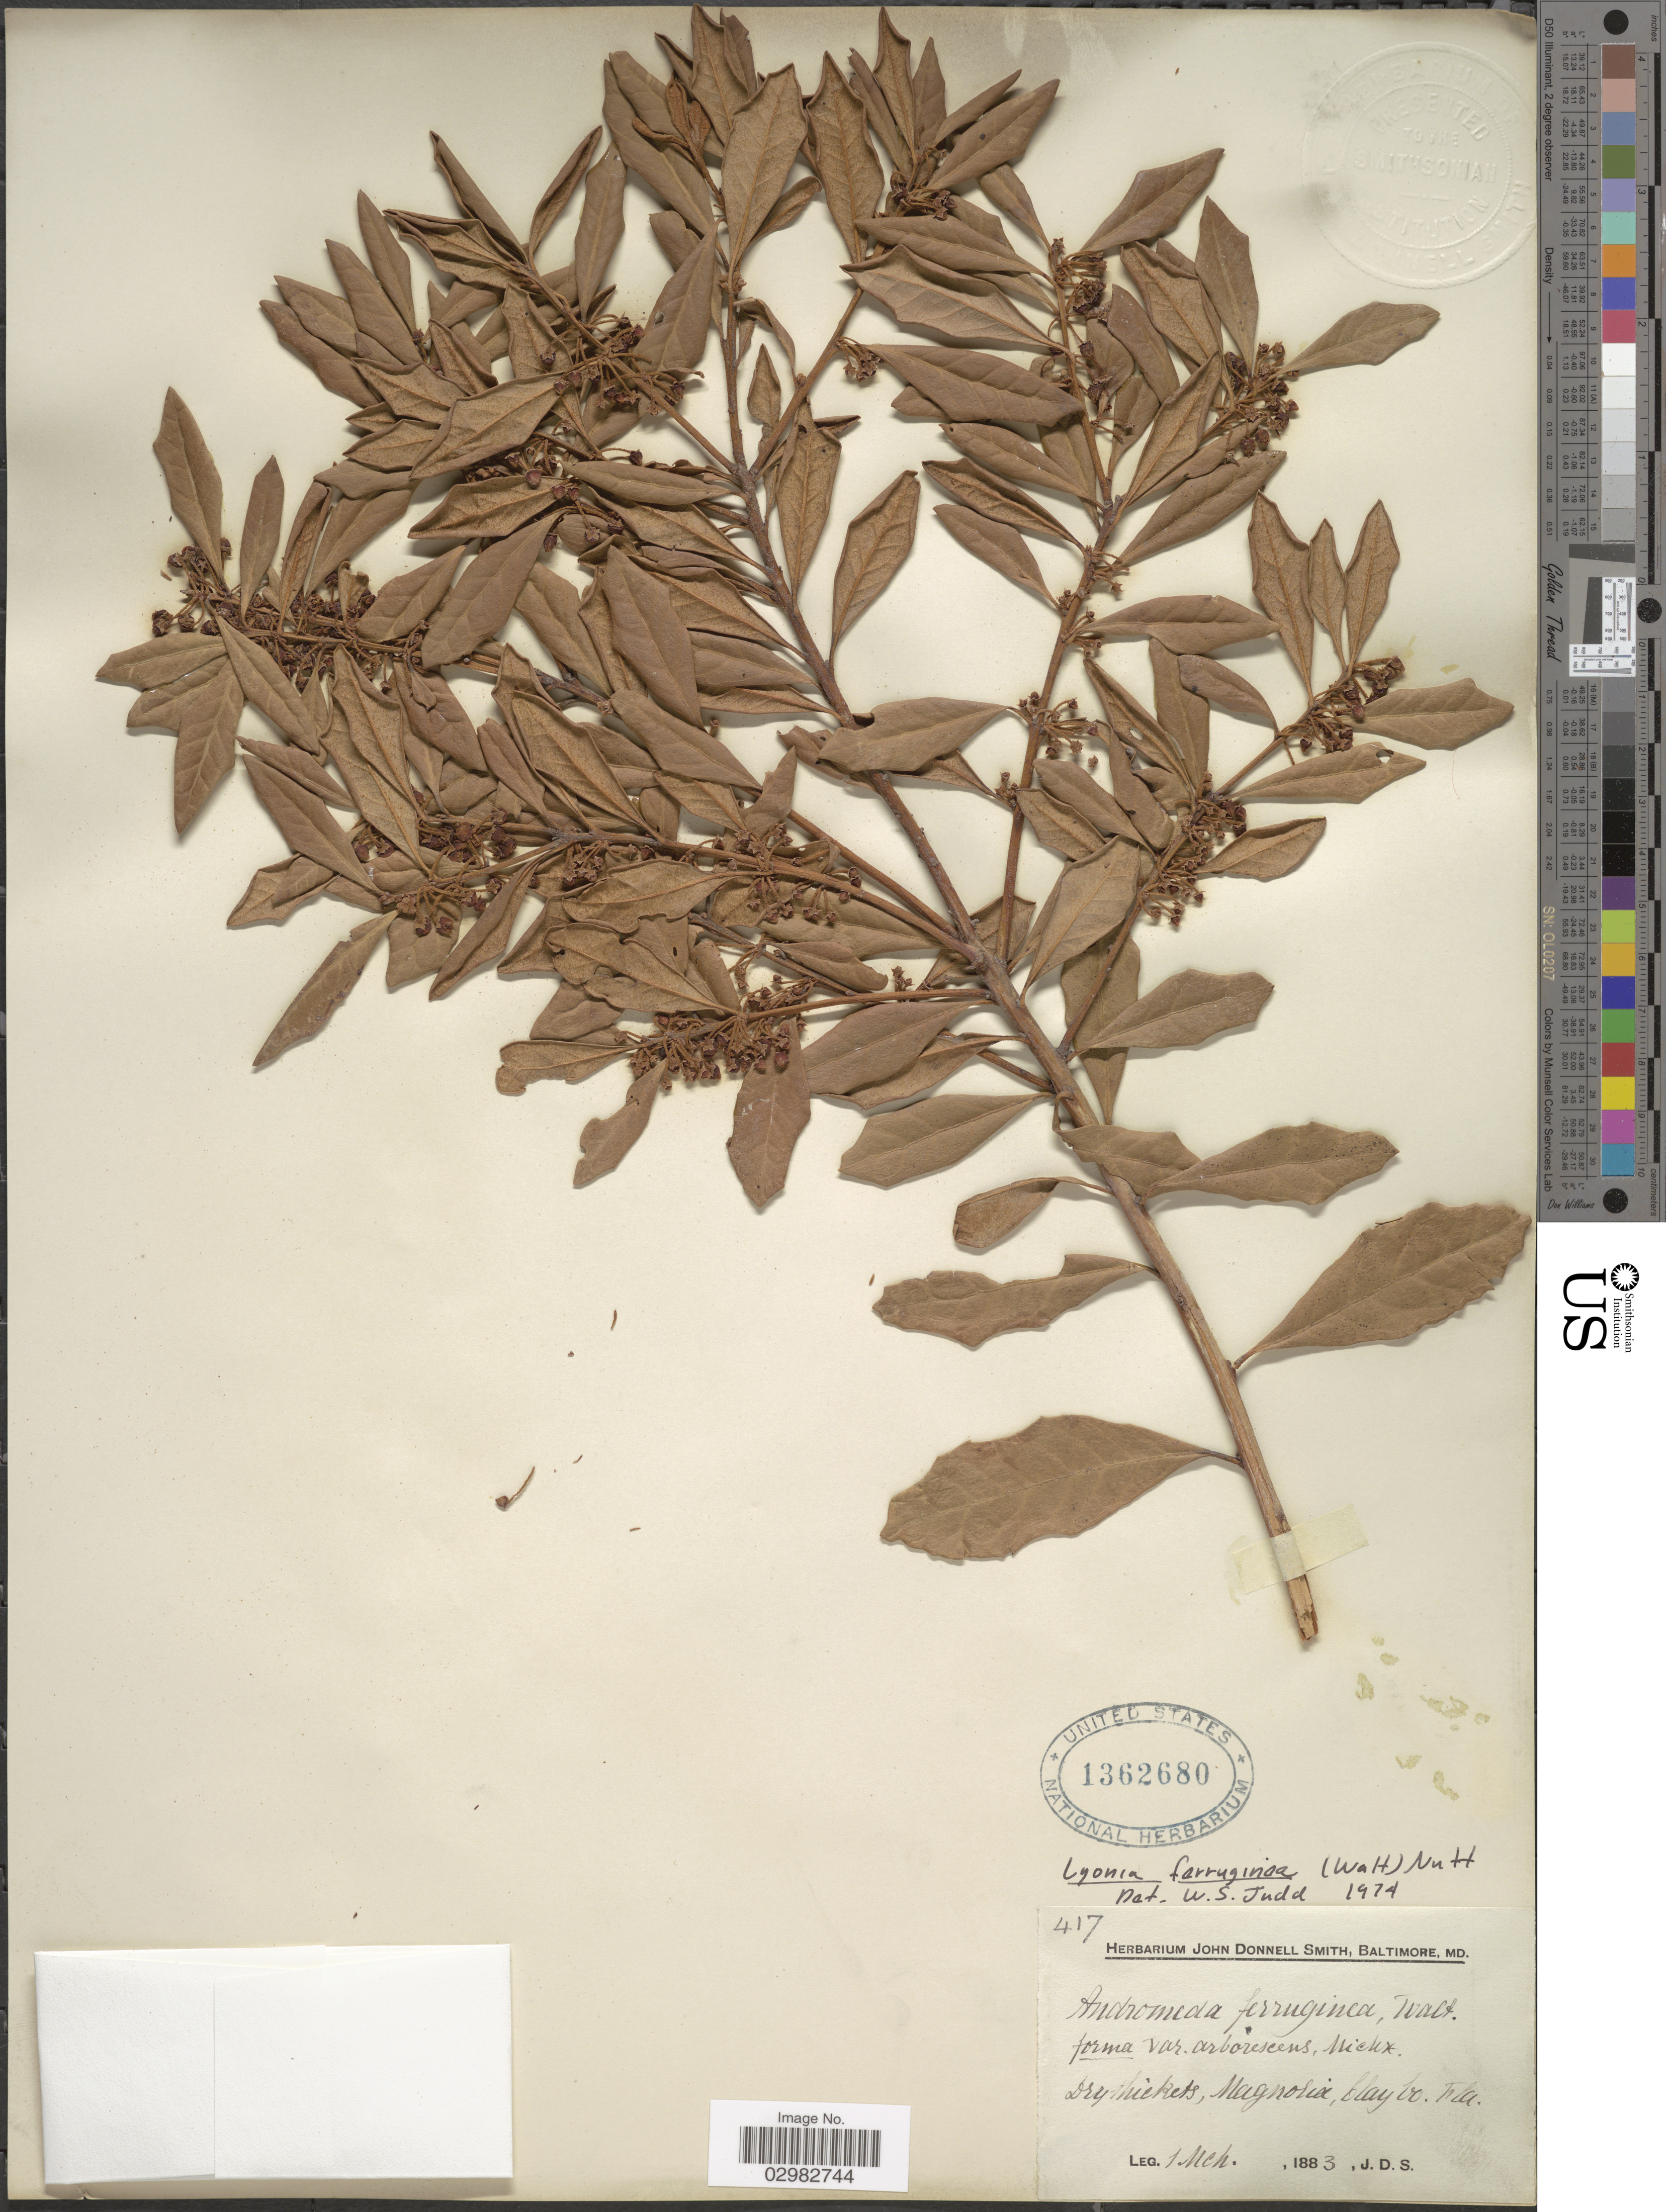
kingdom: Plantae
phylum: Tracheophyta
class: Magnoliopsida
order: Ericales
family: Ericaceae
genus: Lyonia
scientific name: Lyonia ferruginea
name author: (Walter) Nutt.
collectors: J. Donnell Smith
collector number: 417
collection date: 1883-03-01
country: United States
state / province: Florida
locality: Dry thickets, Magnolia, Clay Co.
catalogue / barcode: US 1362680